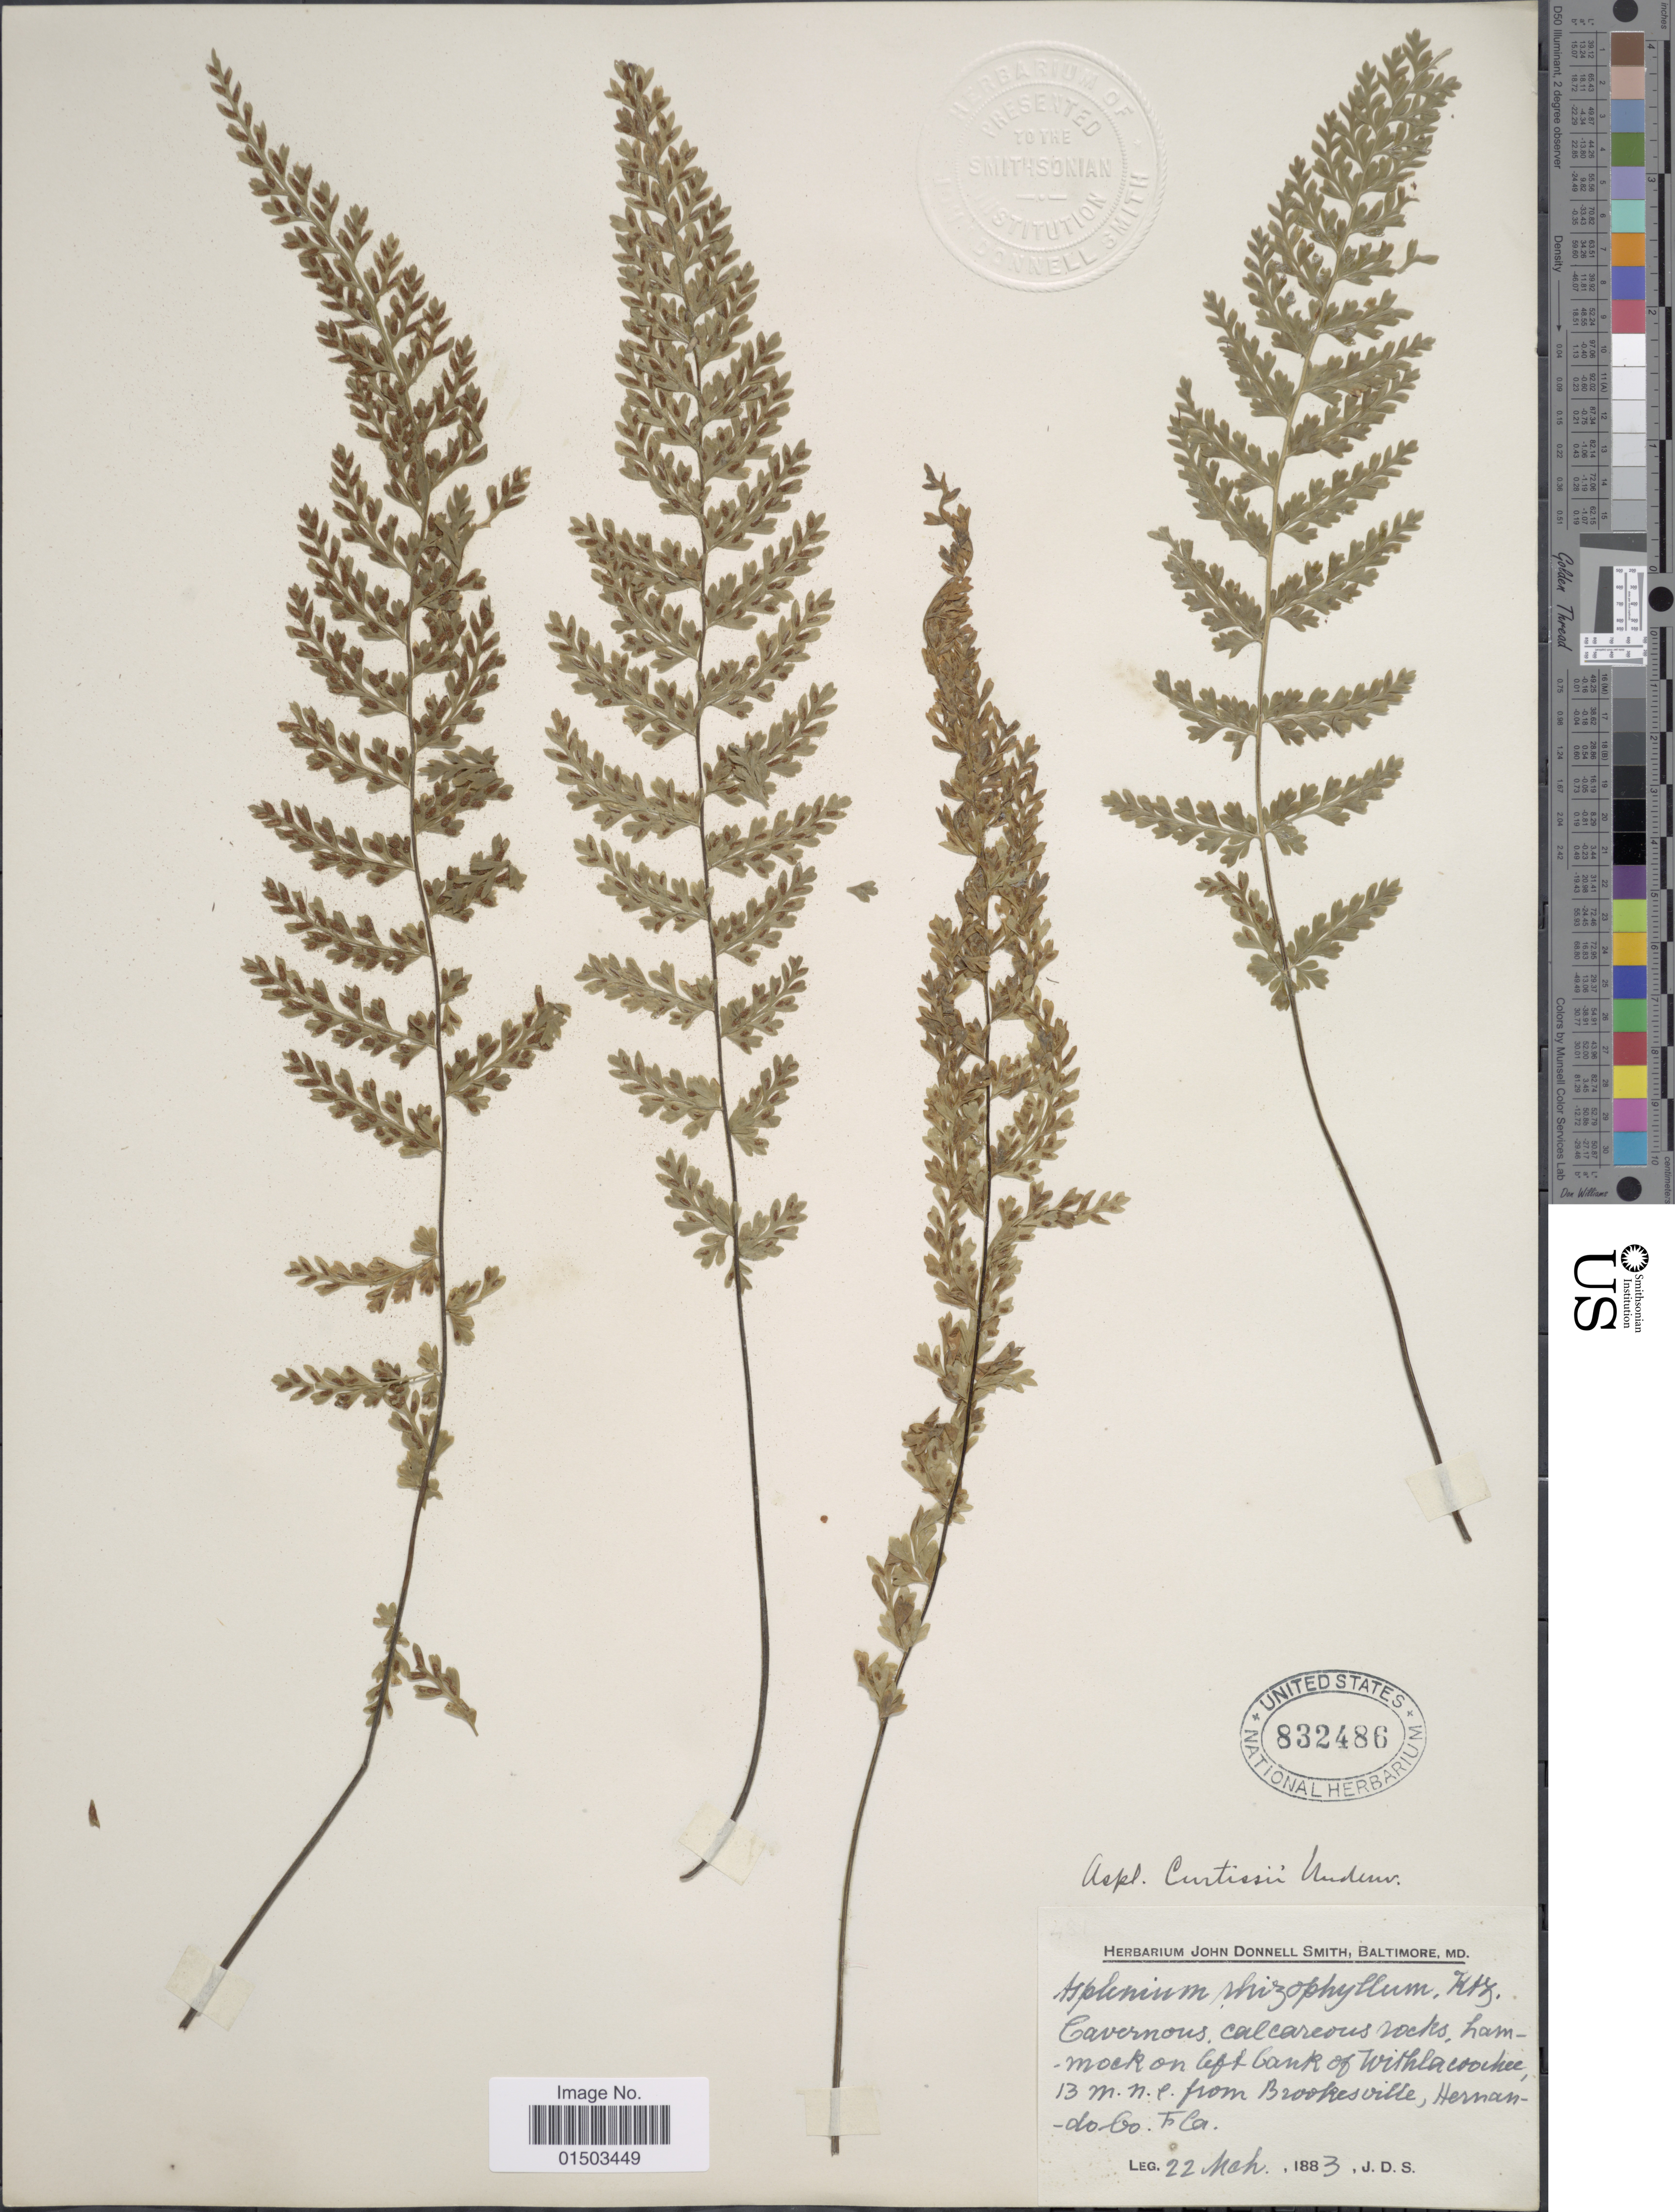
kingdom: Plantae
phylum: Tracheophyta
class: Polypodiopsida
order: Polypodiales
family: Aspleniaceae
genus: Asplenium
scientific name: Asplenium curtissii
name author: Underw.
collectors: J. Donnell Smith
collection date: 1883-03-22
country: United States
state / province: Florida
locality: Hammock on left bank of Withlacoochee 13 m.n.e from Brookesville, Hernando Co. Fla.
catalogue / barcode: US 832486